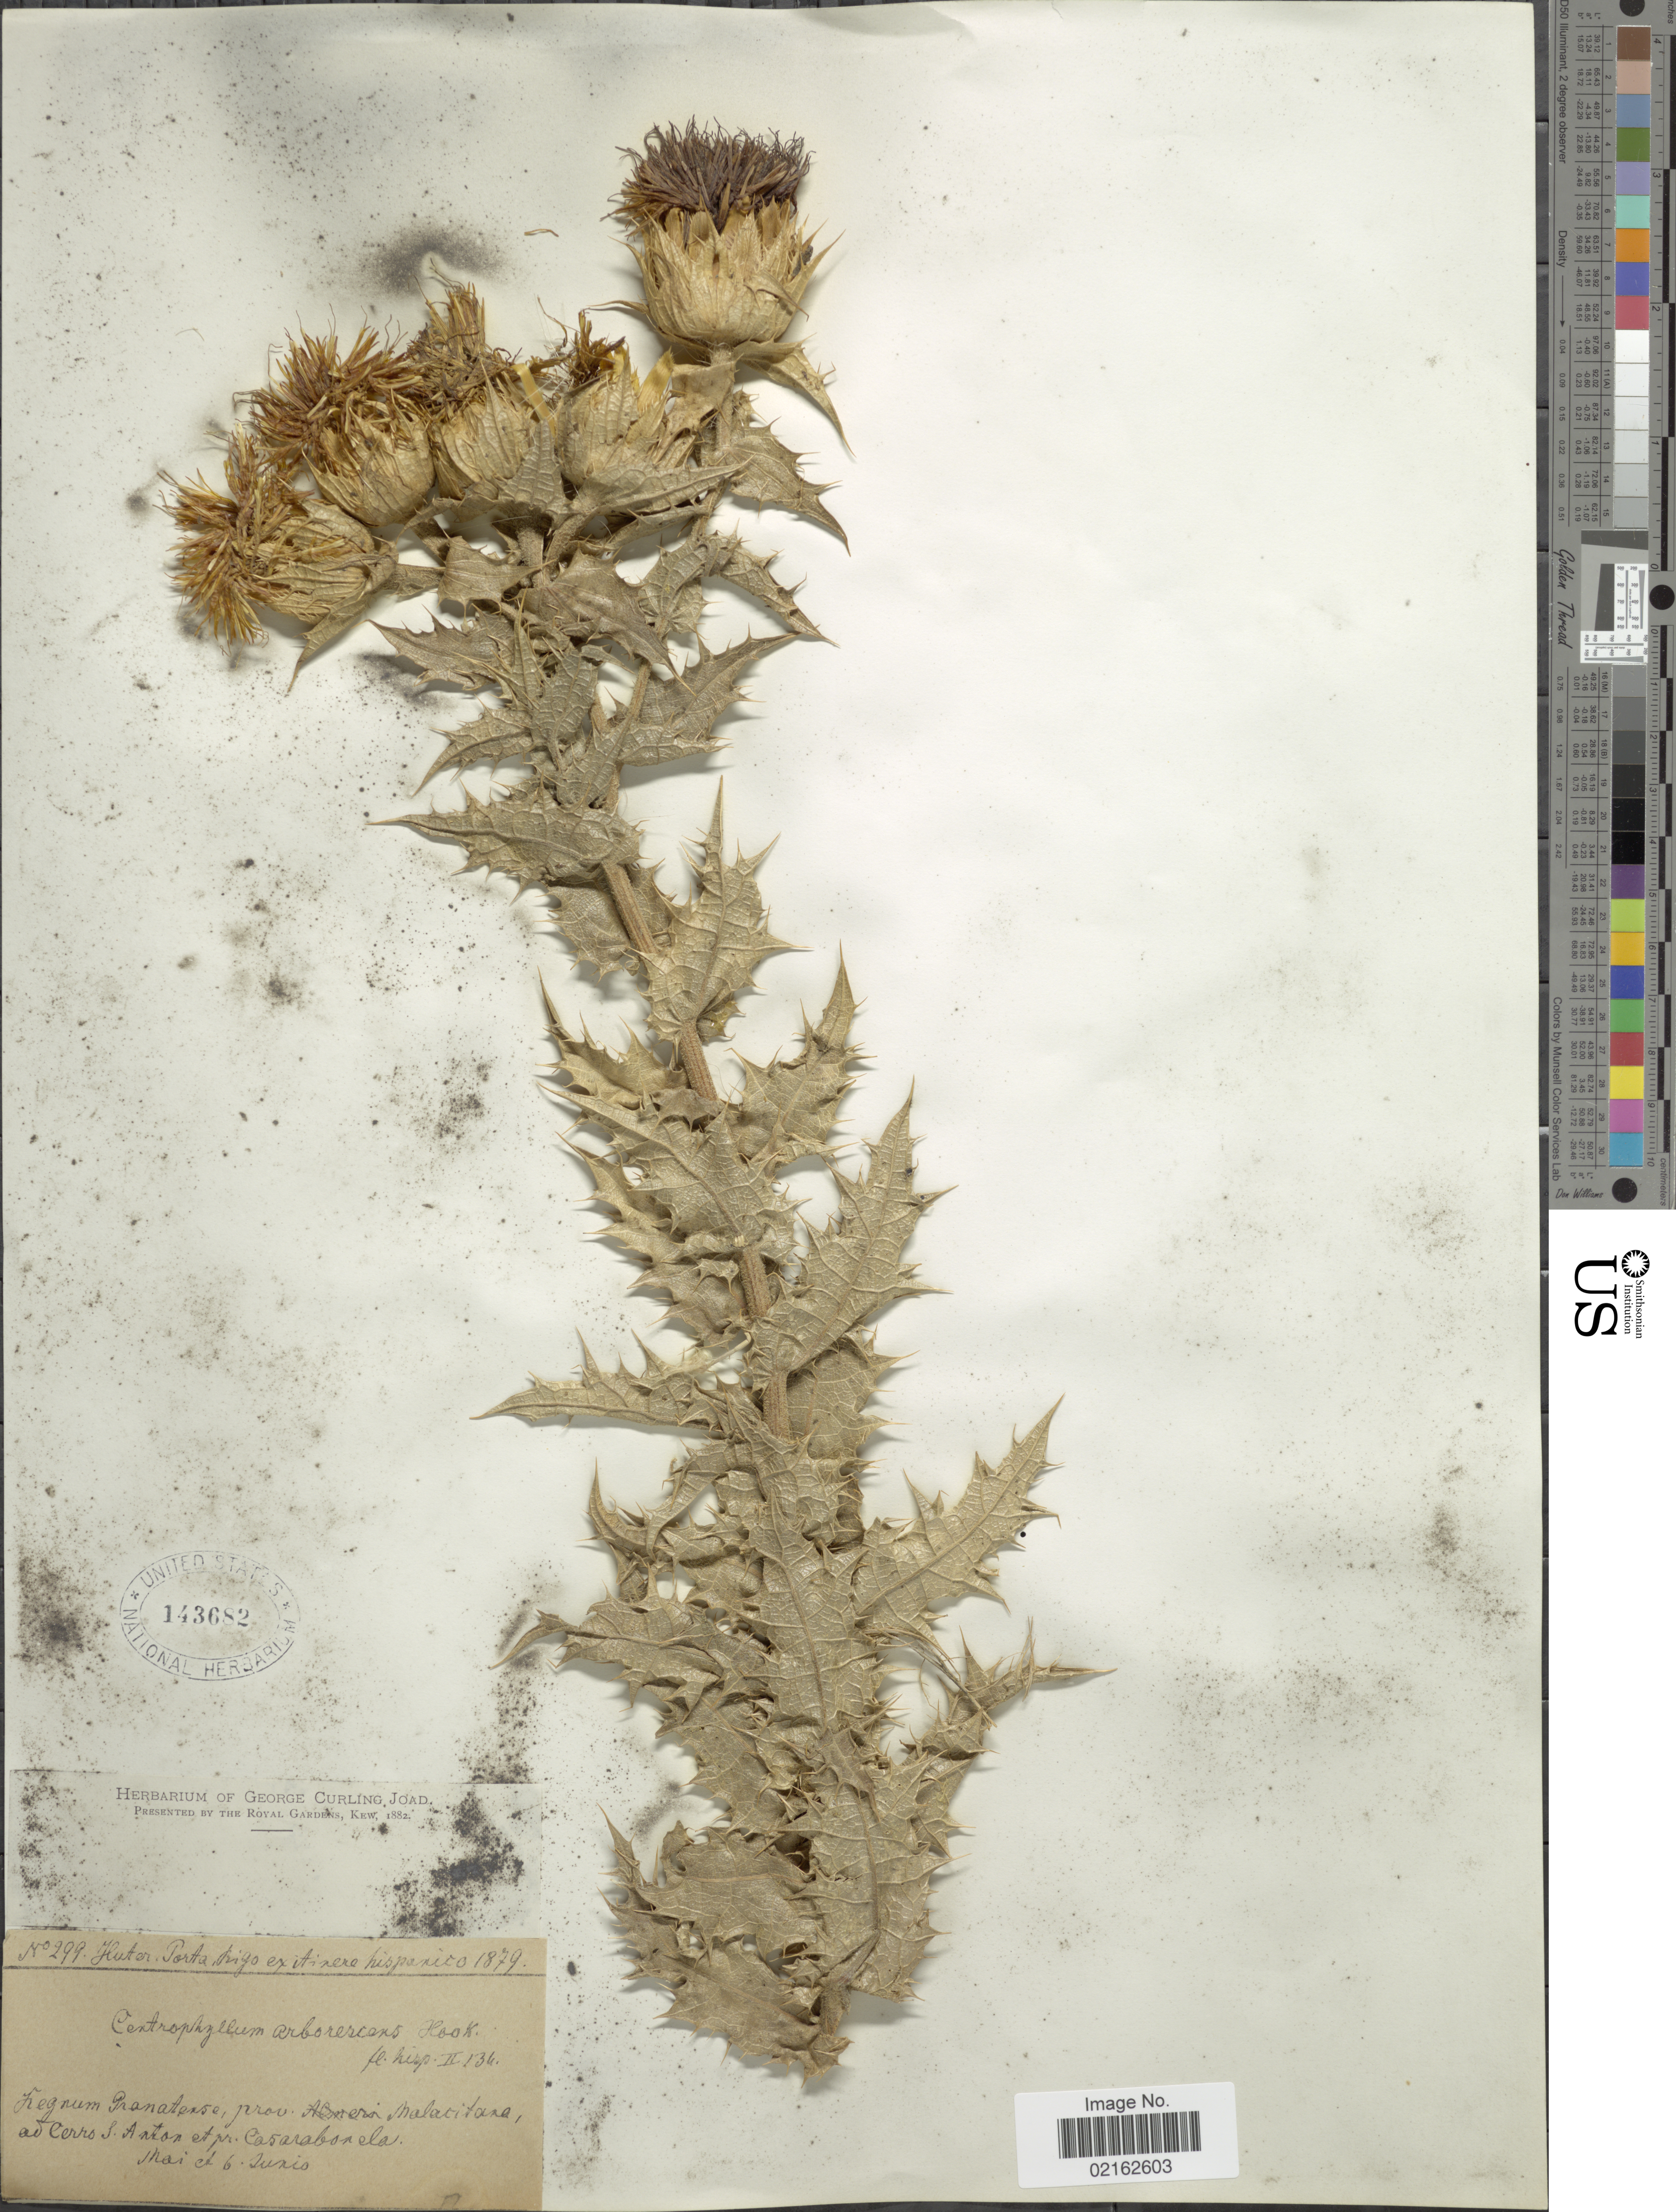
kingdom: Plantae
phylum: Tracheophyta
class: Magnoliopsida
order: Asterales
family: Asteraceae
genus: Carthamus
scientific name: Carthamus arborescens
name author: L.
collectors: -. Huter, -- Porta & -- Rigo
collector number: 299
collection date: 1879-05/1879-06-06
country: Spain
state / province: Andalucia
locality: Fregnum Granaterse, Prov. Malacitana, ad Cerro S. Anton et pr. Casarabonela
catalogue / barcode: US 143682